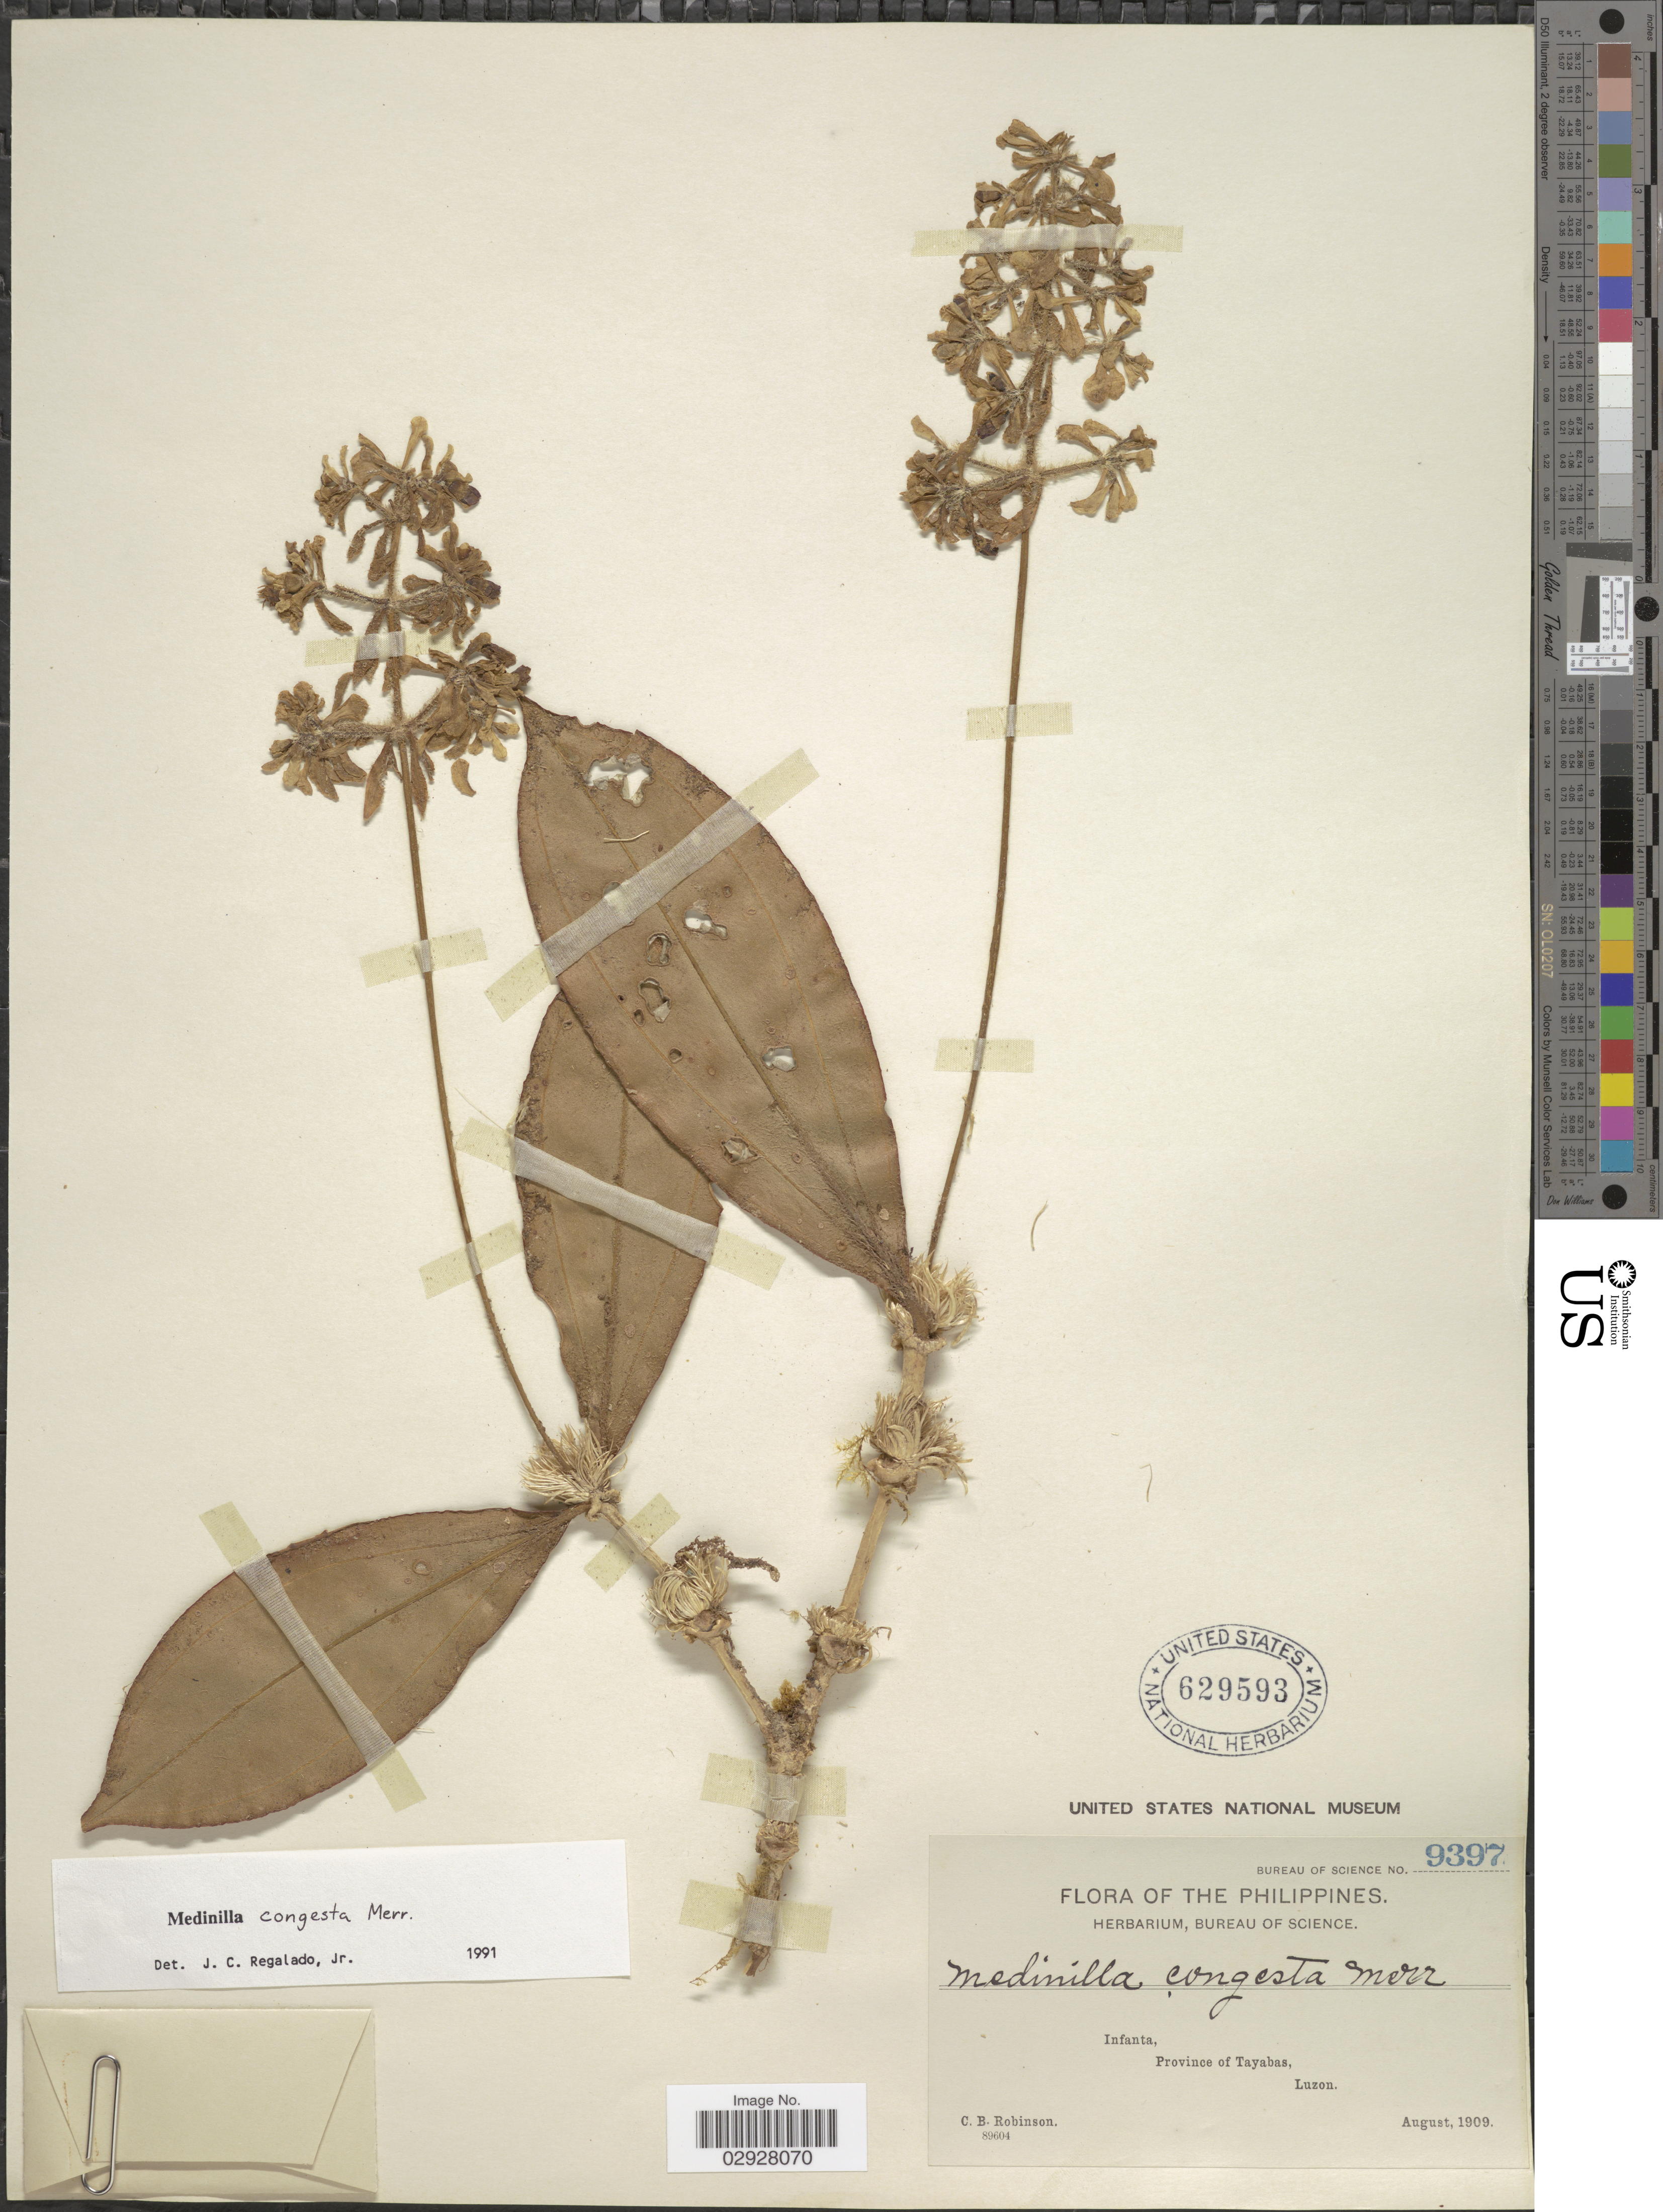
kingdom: Plantae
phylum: Tracheophyta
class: Magnoliopsida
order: Myrtales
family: Melastomataceae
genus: Medinilla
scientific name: Medinilla congesta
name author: Merr.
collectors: C. Robinson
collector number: Bureau of Science 9397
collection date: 1909-08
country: Philippines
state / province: Calabarzon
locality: Infanta, Province of Tayabas, Luzon.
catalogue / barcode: US 629593